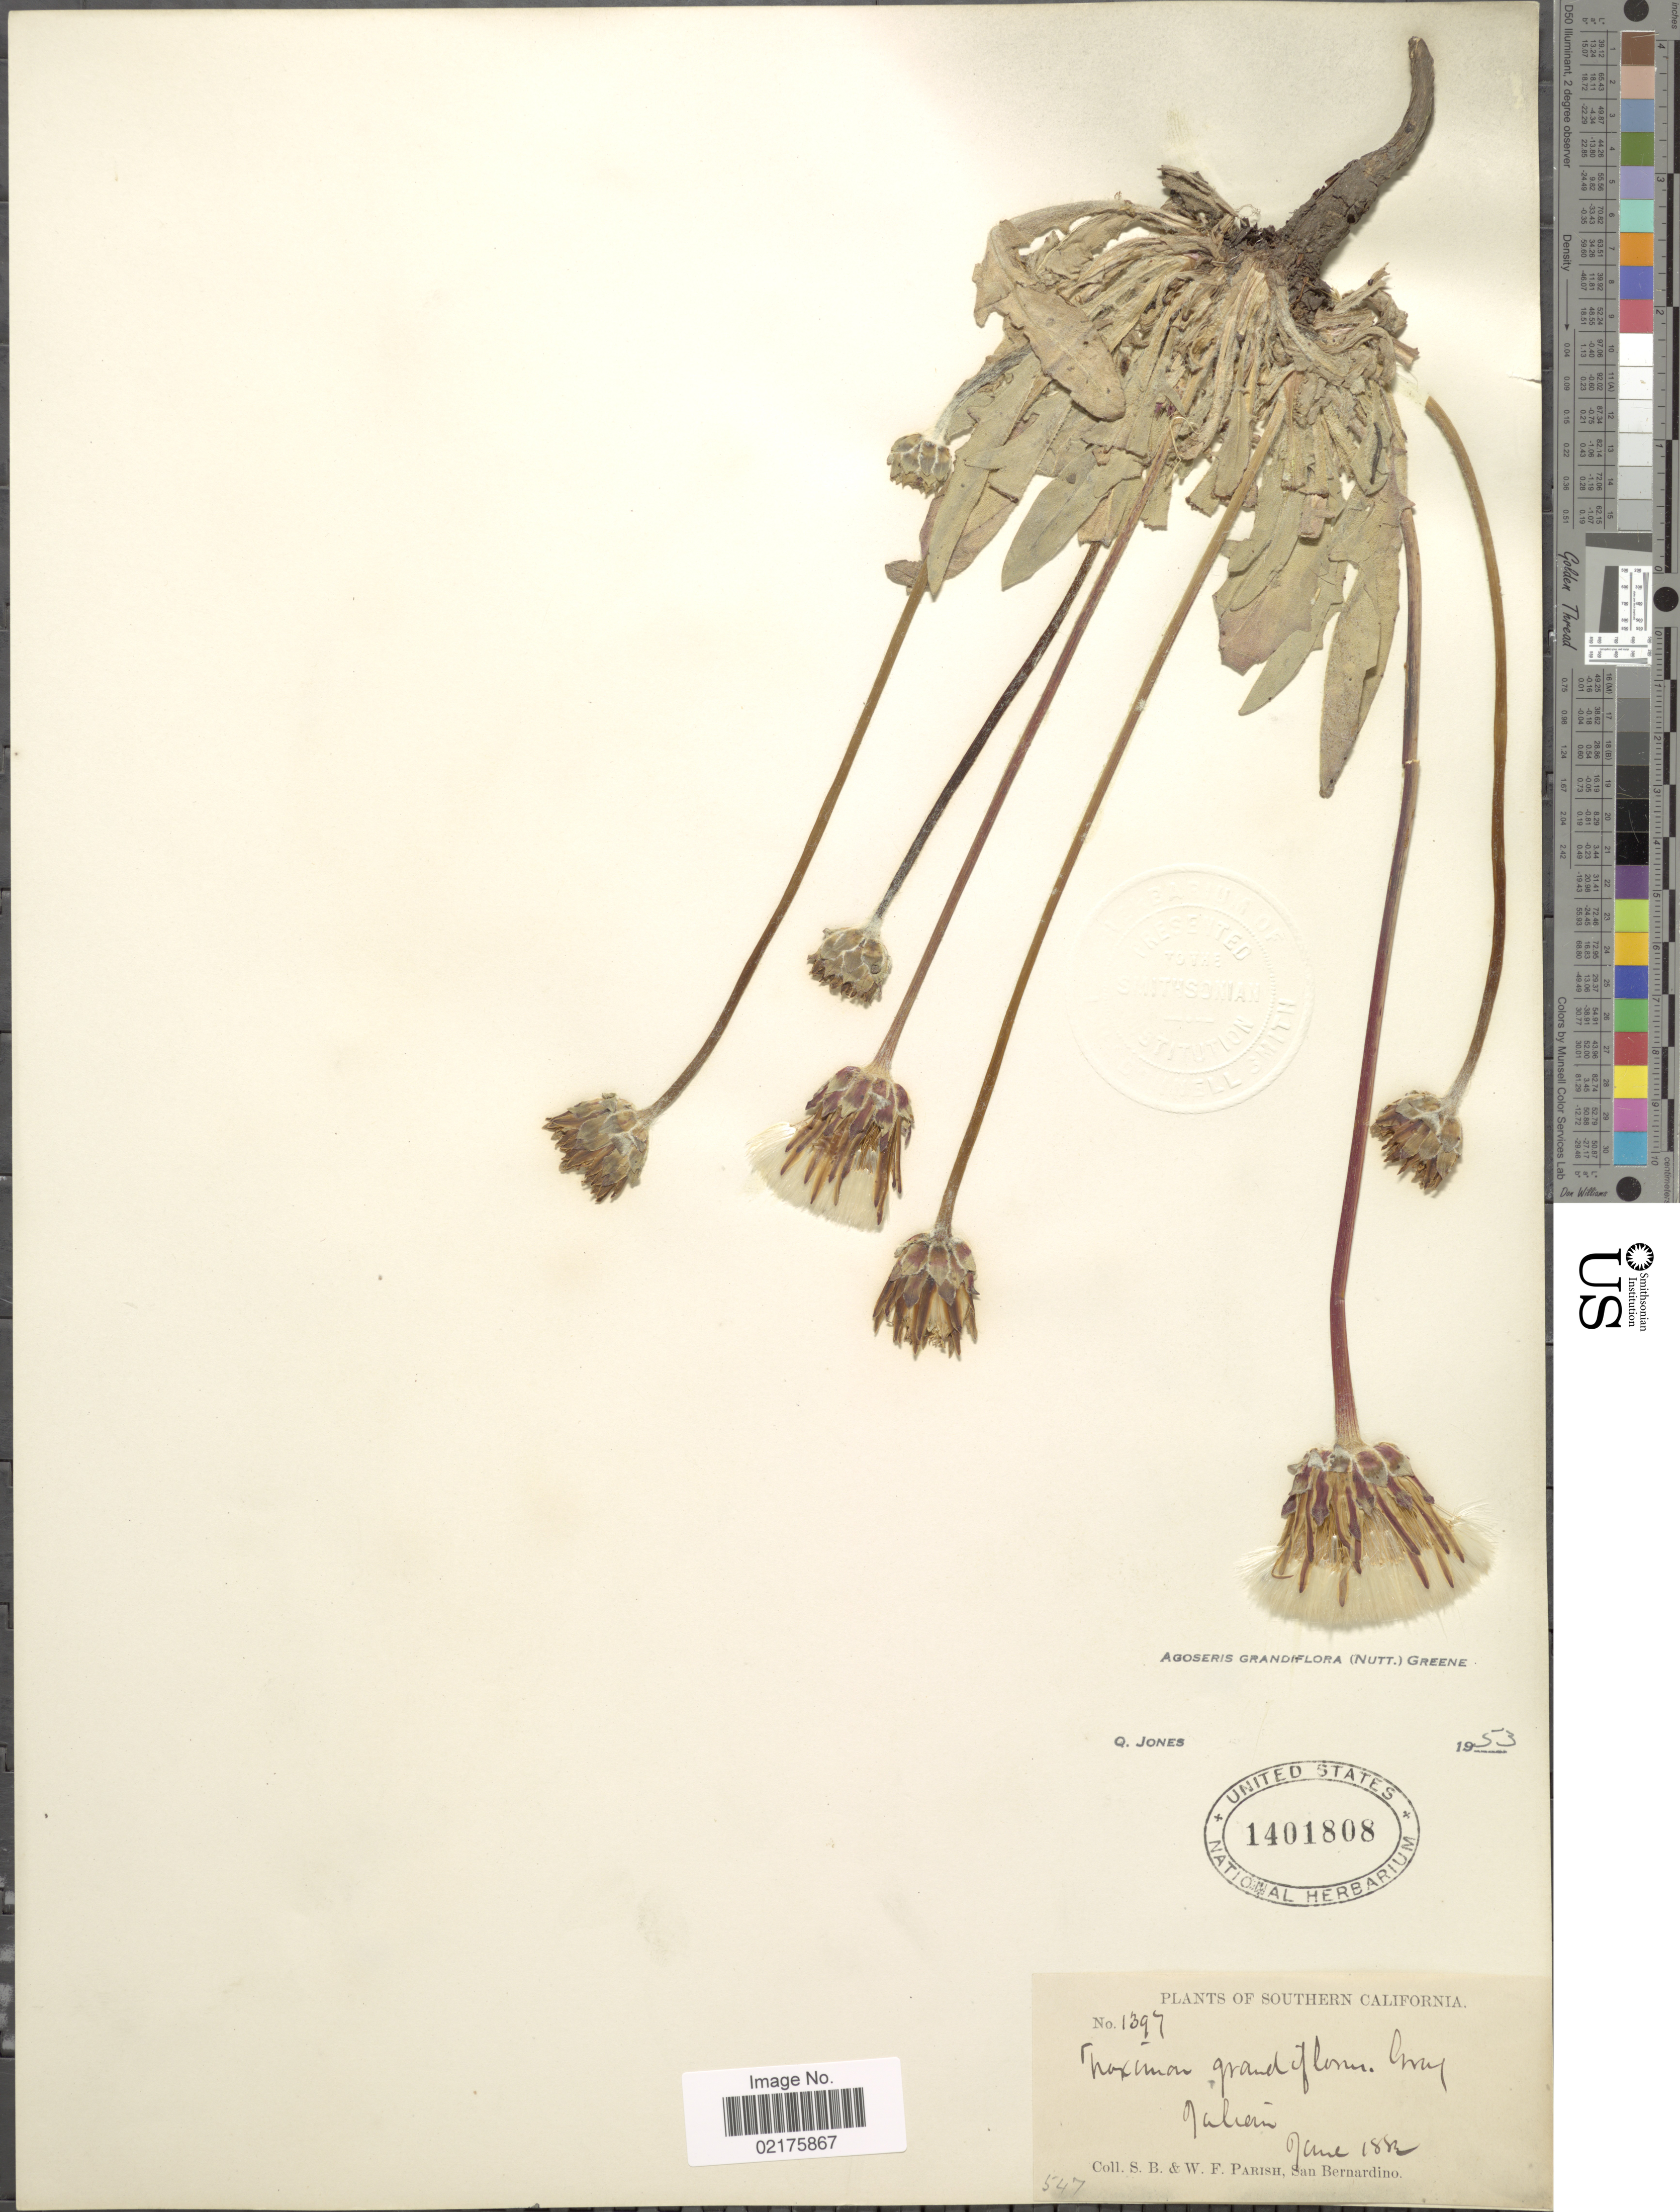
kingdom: Plantae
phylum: Tracheophyta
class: Magnoliopsida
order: Asterales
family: Asteraceae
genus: Agoseris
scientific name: Agoseris grandiflora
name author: (Nutt.) Greene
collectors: S. B. Parish & W. F. Parish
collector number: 1397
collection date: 1883-06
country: United States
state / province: California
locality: Southern California, Julian.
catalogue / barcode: US 1401808